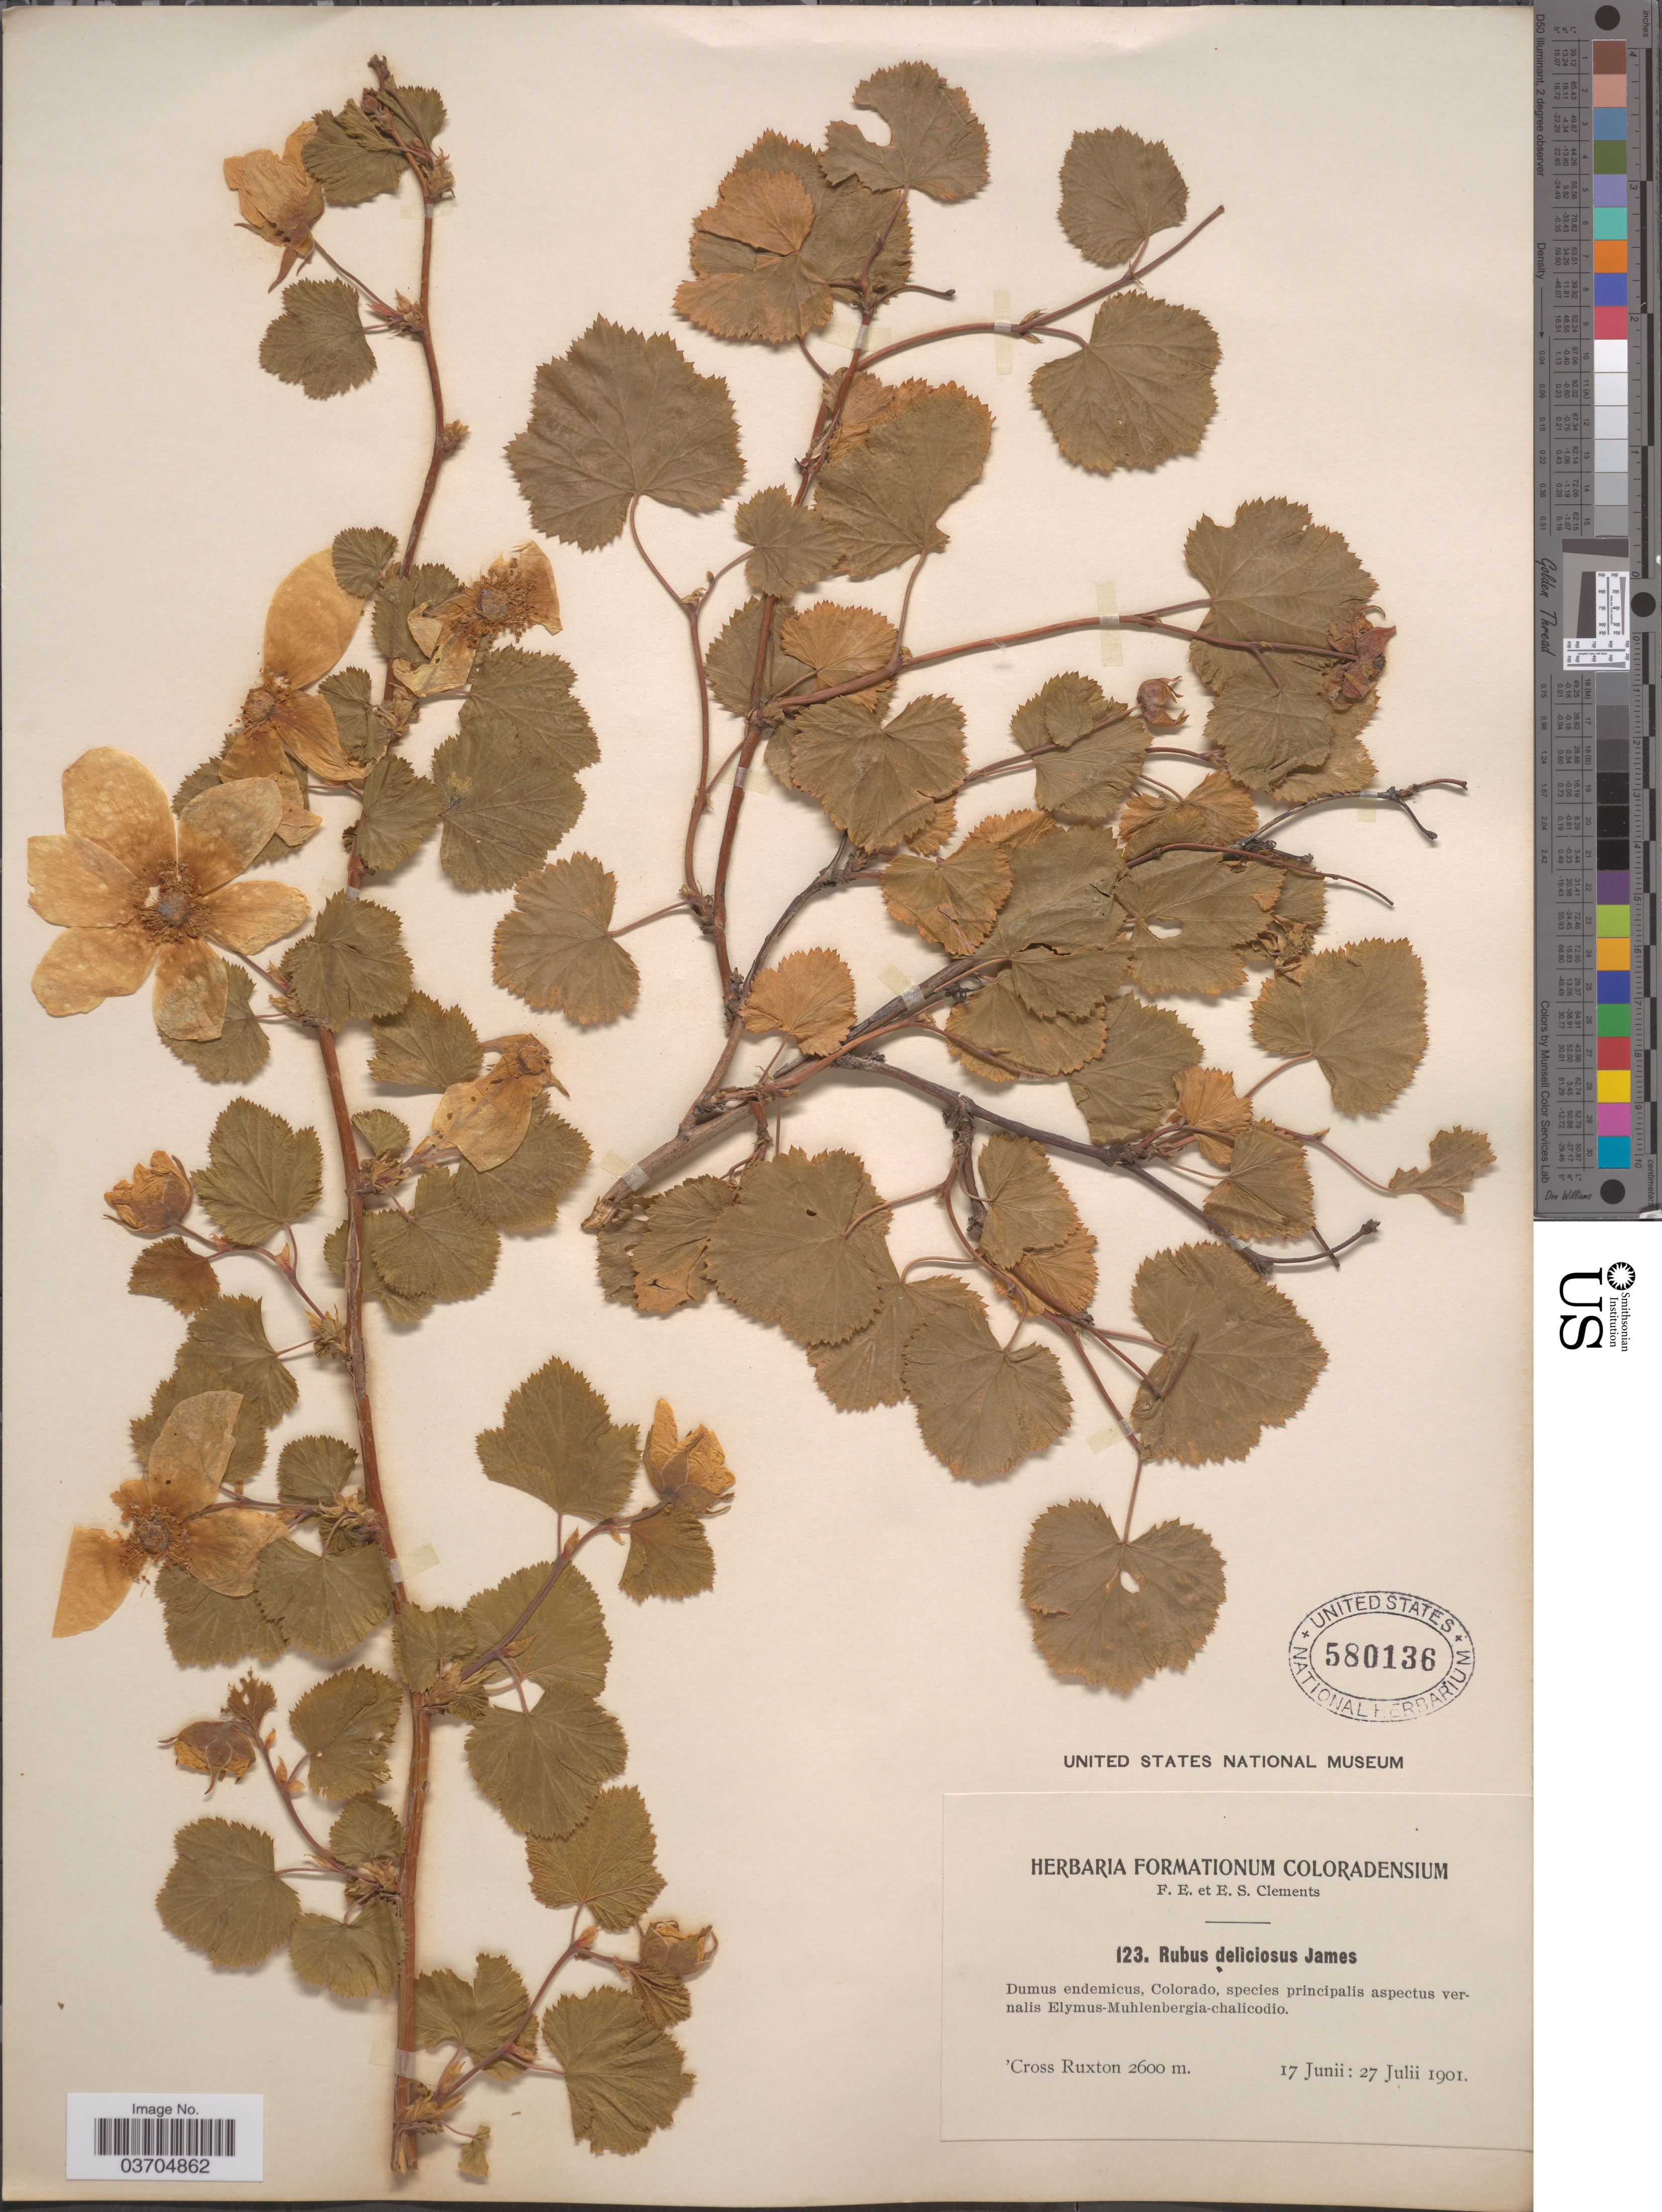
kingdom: Plantae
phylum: Tracheophyta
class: Magnoliopsida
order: Rosales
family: Rosaceae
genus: Rubus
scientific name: Rubus deliciosus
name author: Torr.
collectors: F. E. Clements & E. S. Clements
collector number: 123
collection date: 1901-06-17/1901-07-27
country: United States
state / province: Colorado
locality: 'Cross Ruxton.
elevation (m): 2600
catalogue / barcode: US 580136